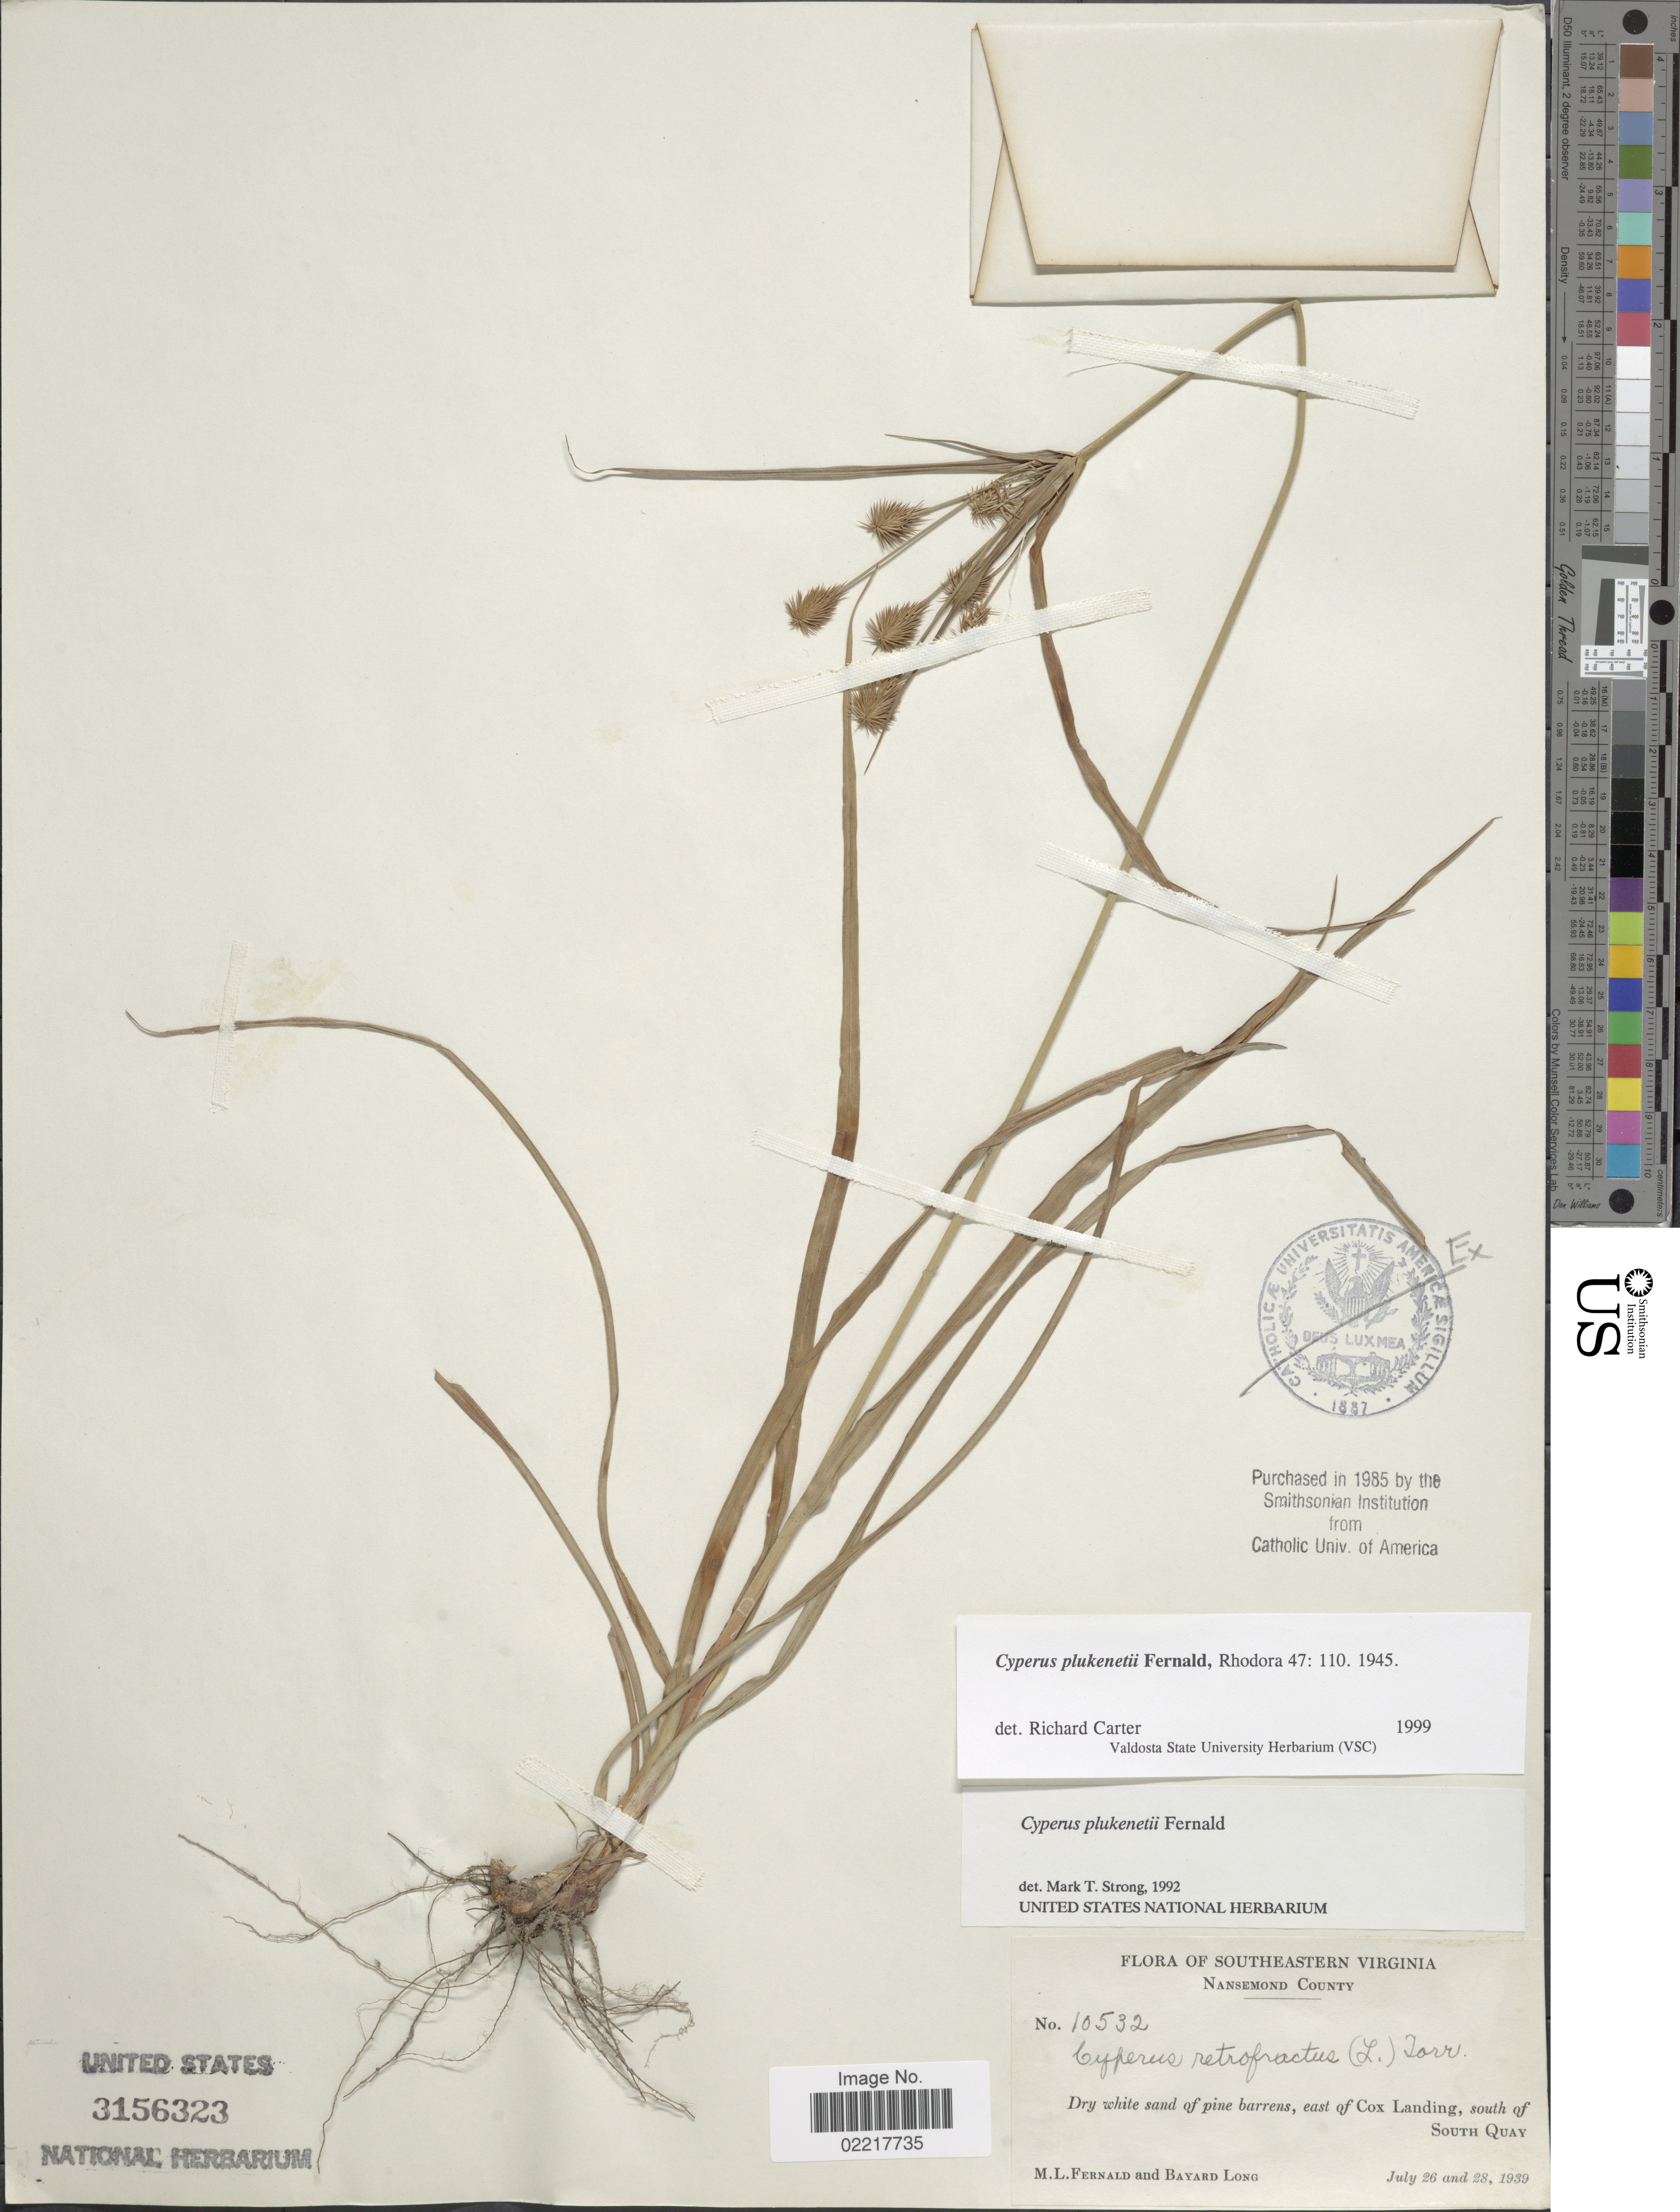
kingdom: Plantae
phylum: Tracheophyta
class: Liliopsida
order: Poales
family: Cyperaceae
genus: Cyperus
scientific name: Cyperus plukenetii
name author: Fernald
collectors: M. L. Fernald & B. Long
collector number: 10532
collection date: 1939-07-26/1939-07-28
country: United States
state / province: Virginia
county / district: City of Suffolk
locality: Southeastern Virginia. Nansemond County. east of Cox Landing, south of South Quay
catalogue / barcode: US 3156323